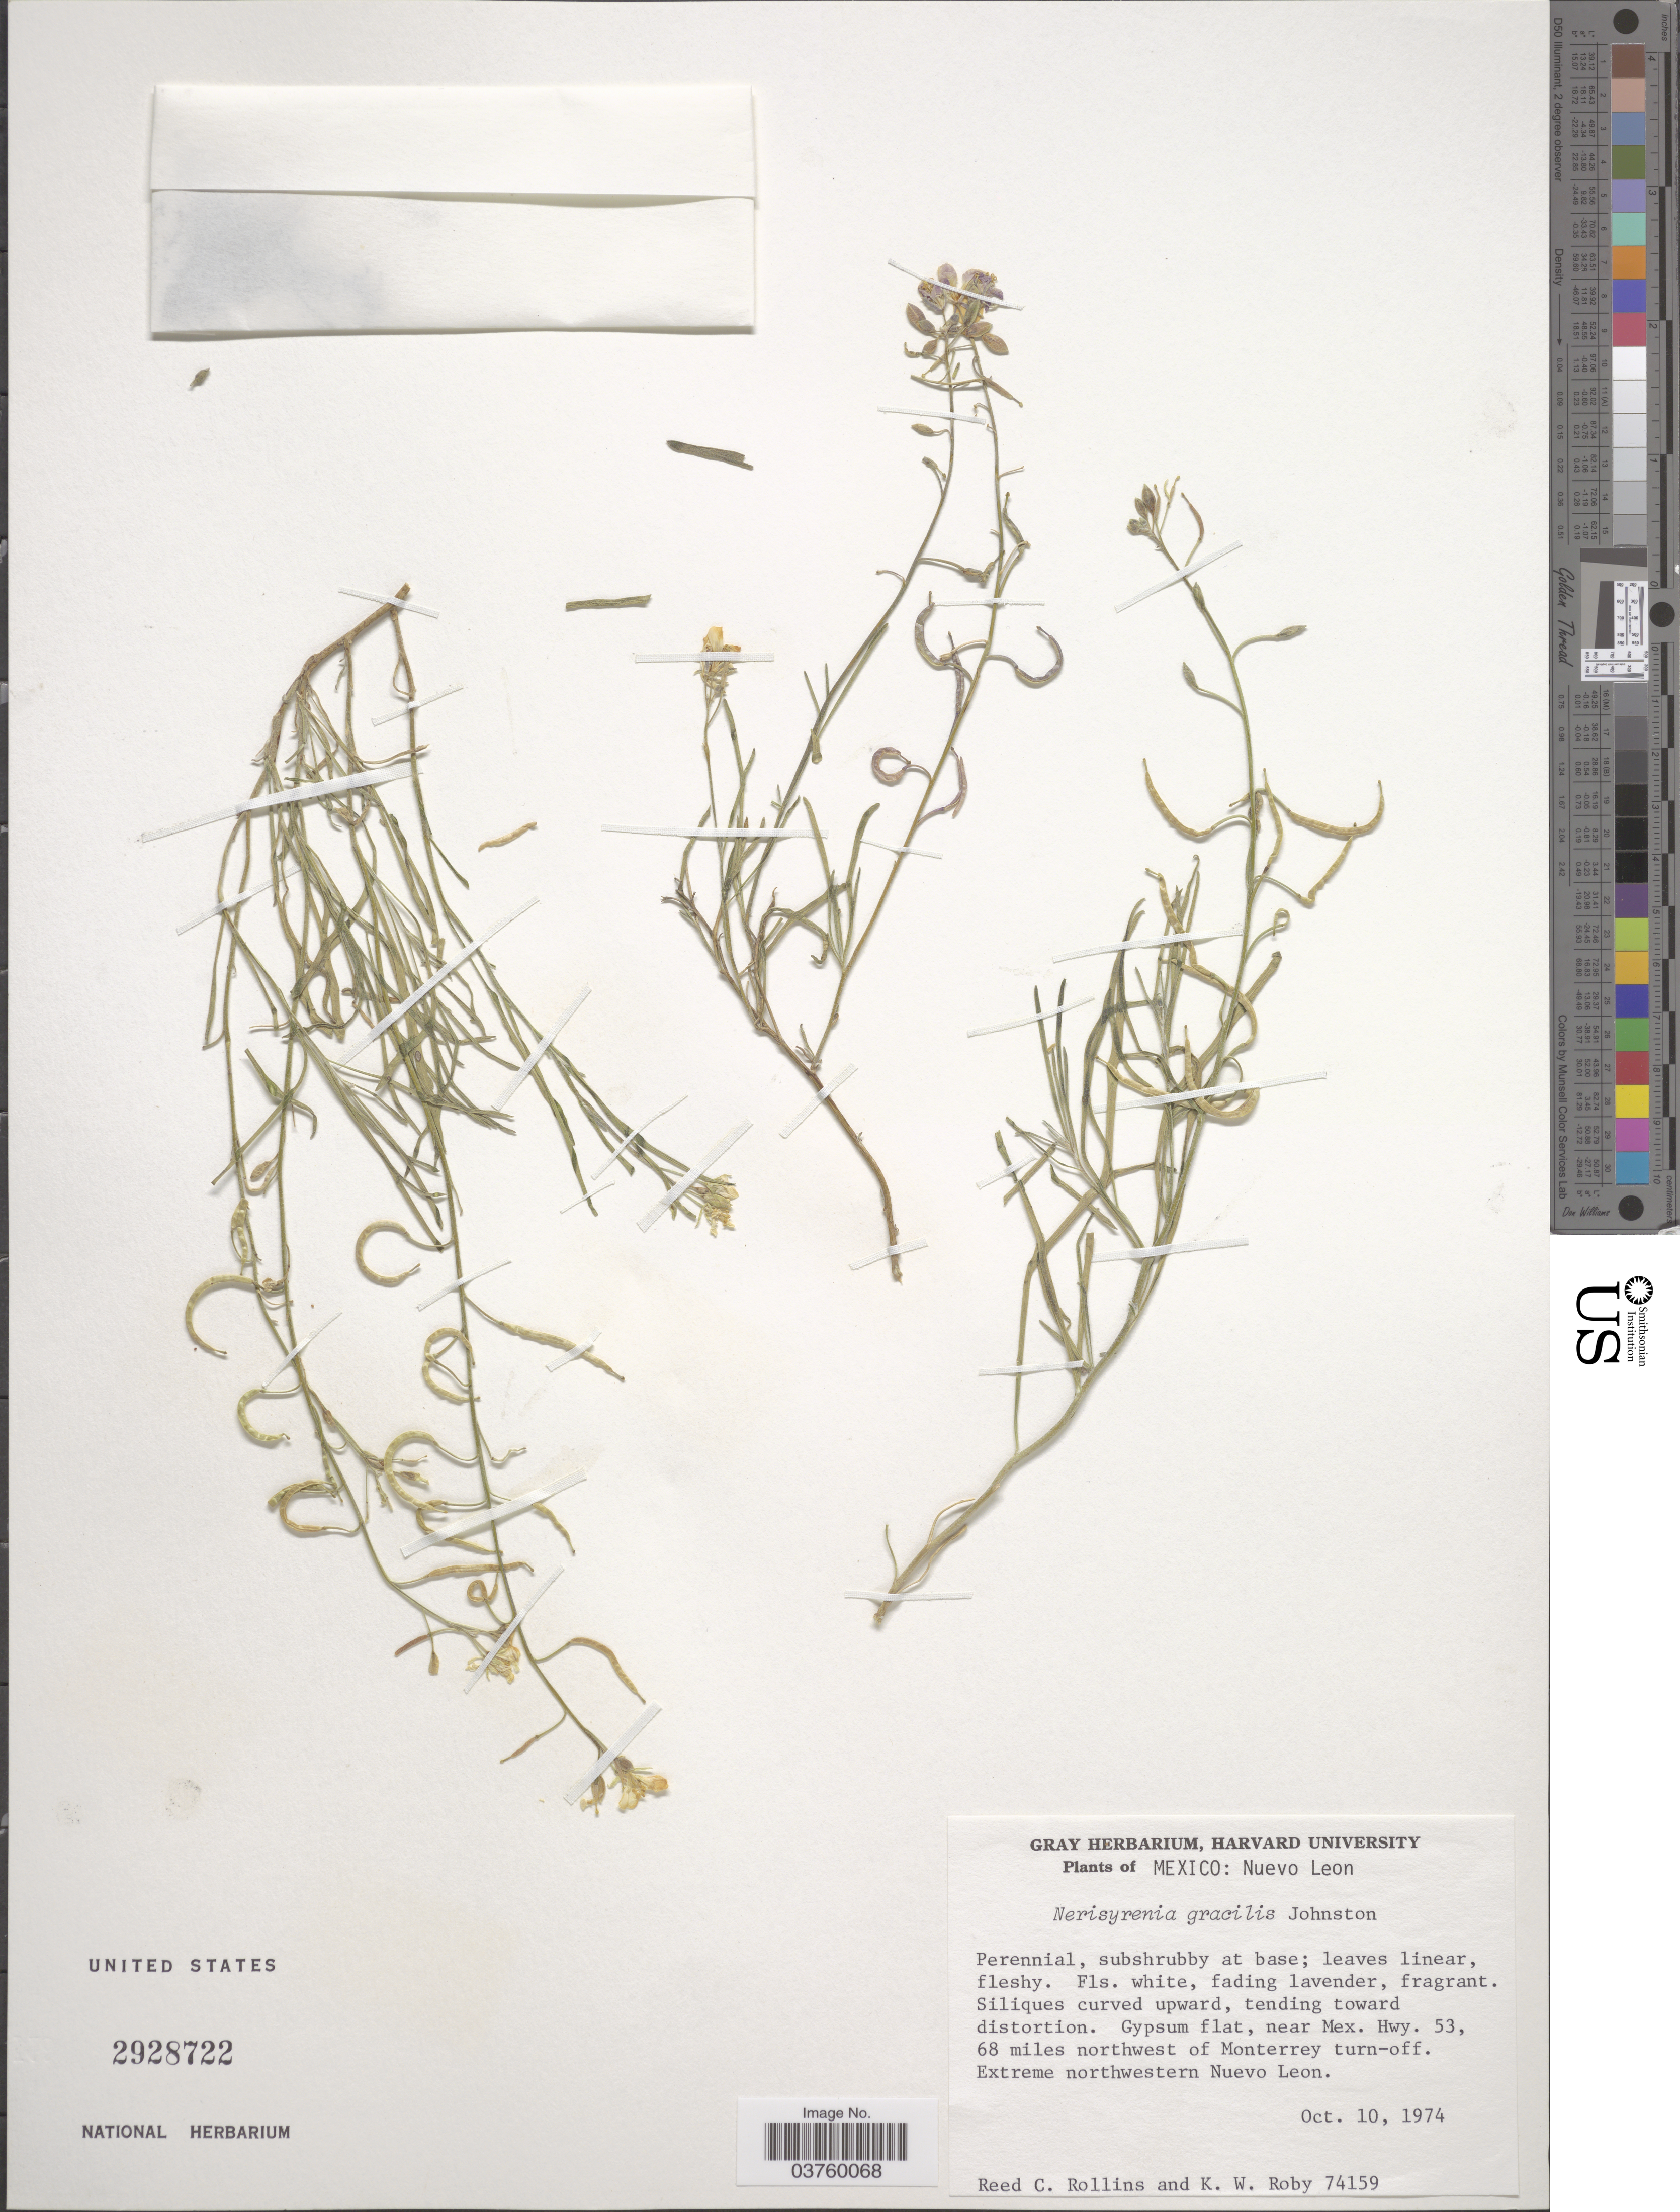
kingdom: Plantae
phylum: Tracheophyta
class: Magnoliopsida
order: Brassicales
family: Brassicaceae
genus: Nerisyrenia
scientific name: Nerisyrenia gracilis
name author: I.M. Johnst.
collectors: R. C. Rollins & K. W. Roby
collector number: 74159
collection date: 1974-10-10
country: Mexico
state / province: Nuevo León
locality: Gypsum flat, near Mex. Hwy. 53, 68 miles northwest of Monterrey turn-off. Extreme northwestern Nuevo Leon.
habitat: gypsum flat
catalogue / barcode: US 2928722